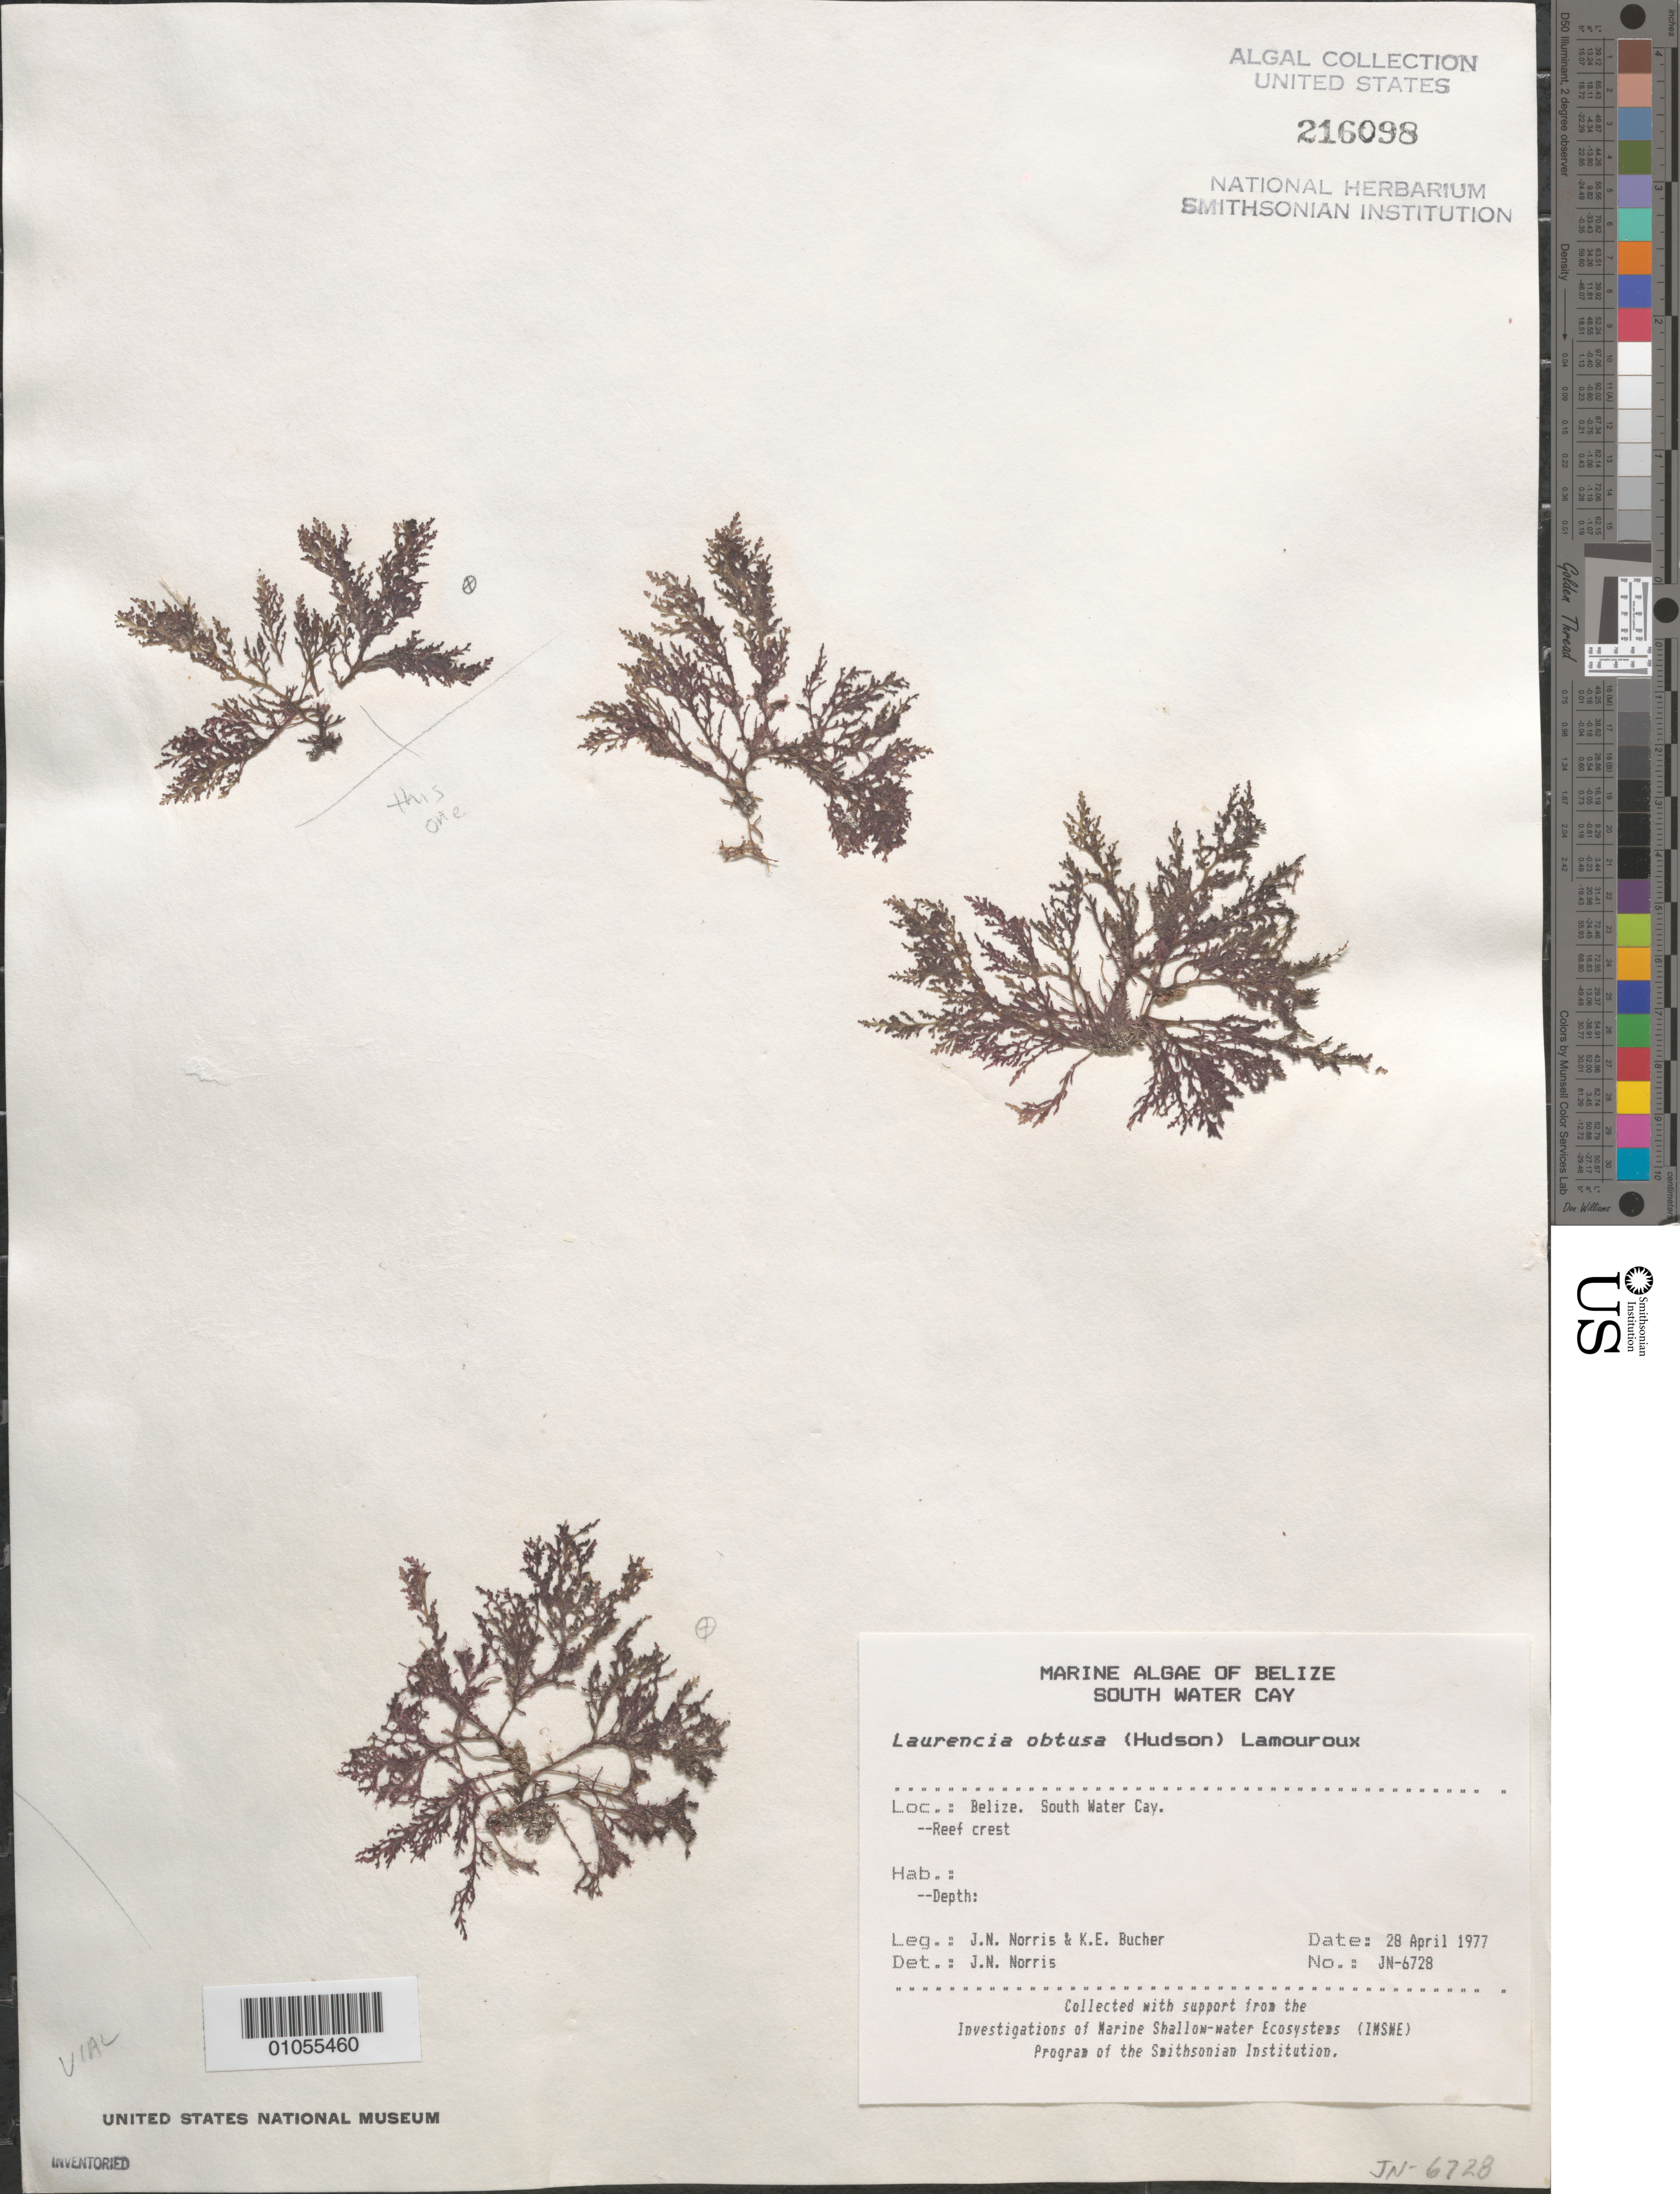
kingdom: Plantae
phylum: Rhodophyta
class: Florideophyceae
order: Ceramiales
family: Rhodomelaceae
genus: Laurencia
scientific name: Laurencia obtusa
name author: (Huds.) J.V.Lamouroux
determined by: Norris, James N.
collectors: J. N. Norris & K. E. Bucher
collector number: JN-6728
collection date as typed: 28 Apr 1977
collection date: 1977-04-28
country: Belize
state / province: Stann Creek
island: South Water Cay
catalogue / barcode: US 216098